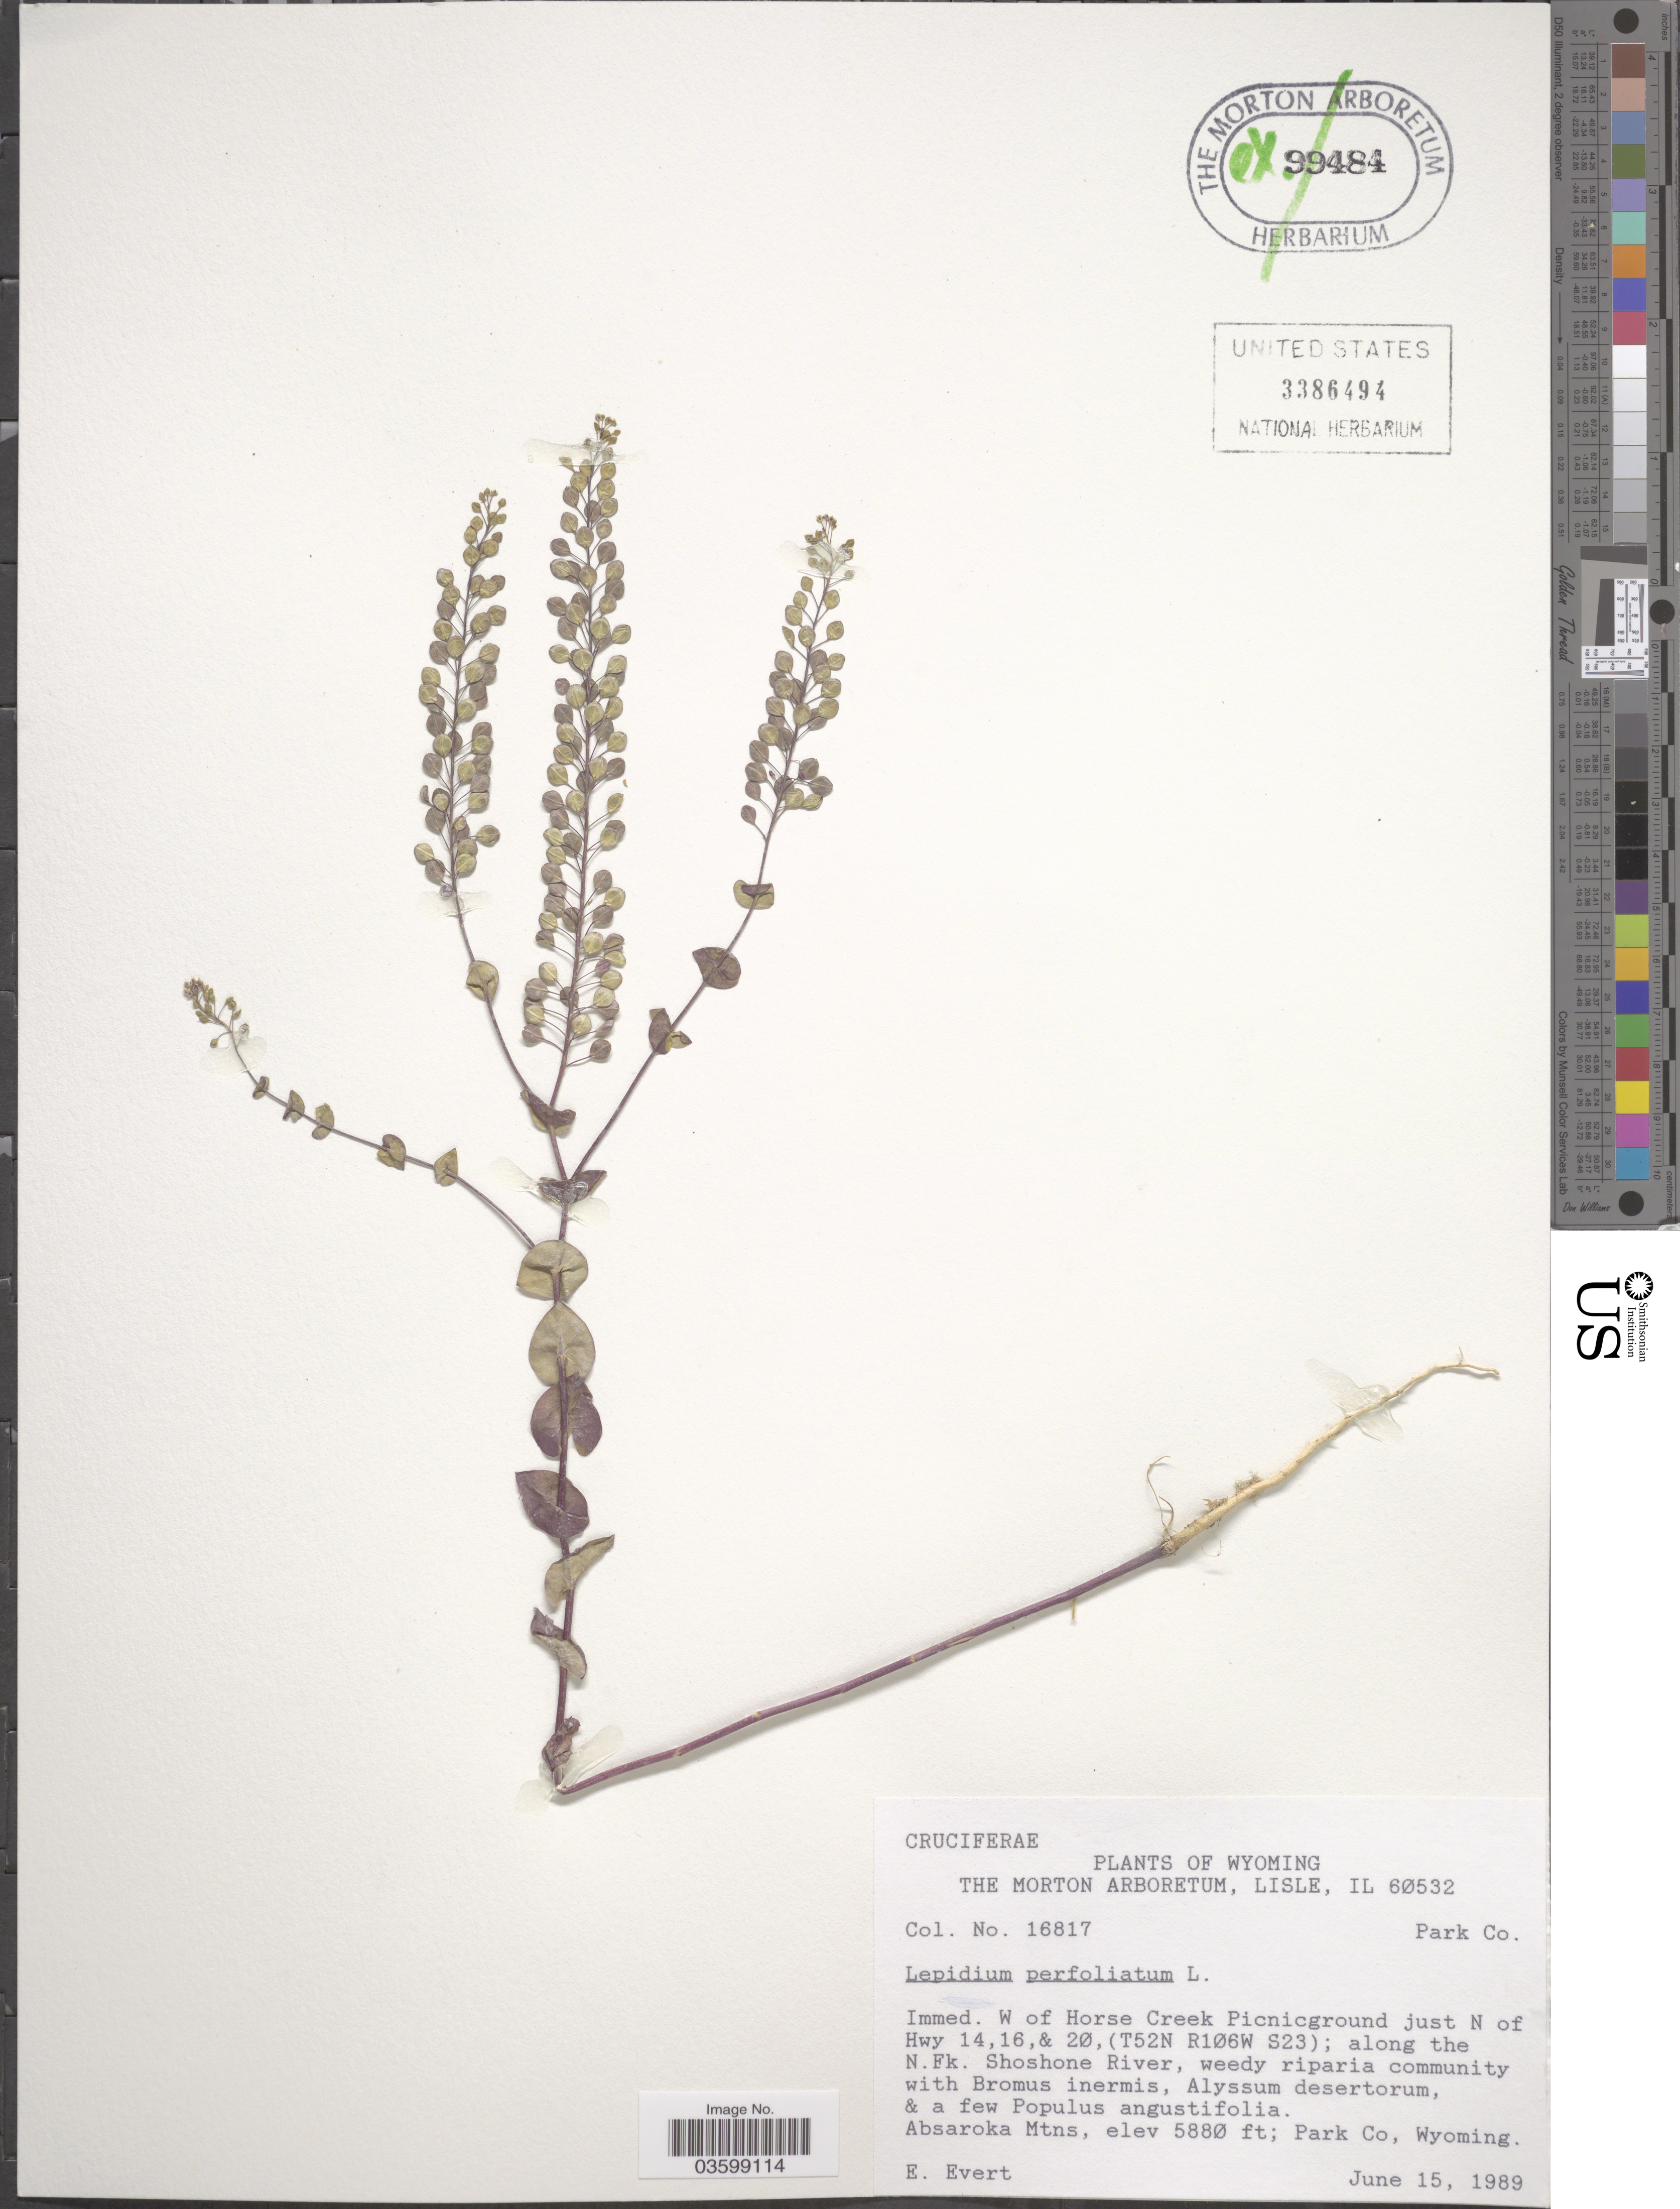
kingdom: Plantae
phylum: Tracheophyta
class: Magnoliopsida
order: Brassicales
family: Brassicaceae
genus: Lepidium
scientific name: Lepidium perfoliatum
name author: L.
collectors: E. Evert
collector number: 16817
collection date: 1989-06-15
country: United States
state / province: Wyoming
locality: The Morton Arboretum, Lisle, IL 60532. [unsure placement] Park Co. Immed. W of Horse Creek Picnicground just N of Hwy 14, 16 & 20, (T52N R10W S23). Along the N.Fk. Shoshone River. Absaroka Mtns.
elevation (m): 1792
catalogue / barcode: US 3386494